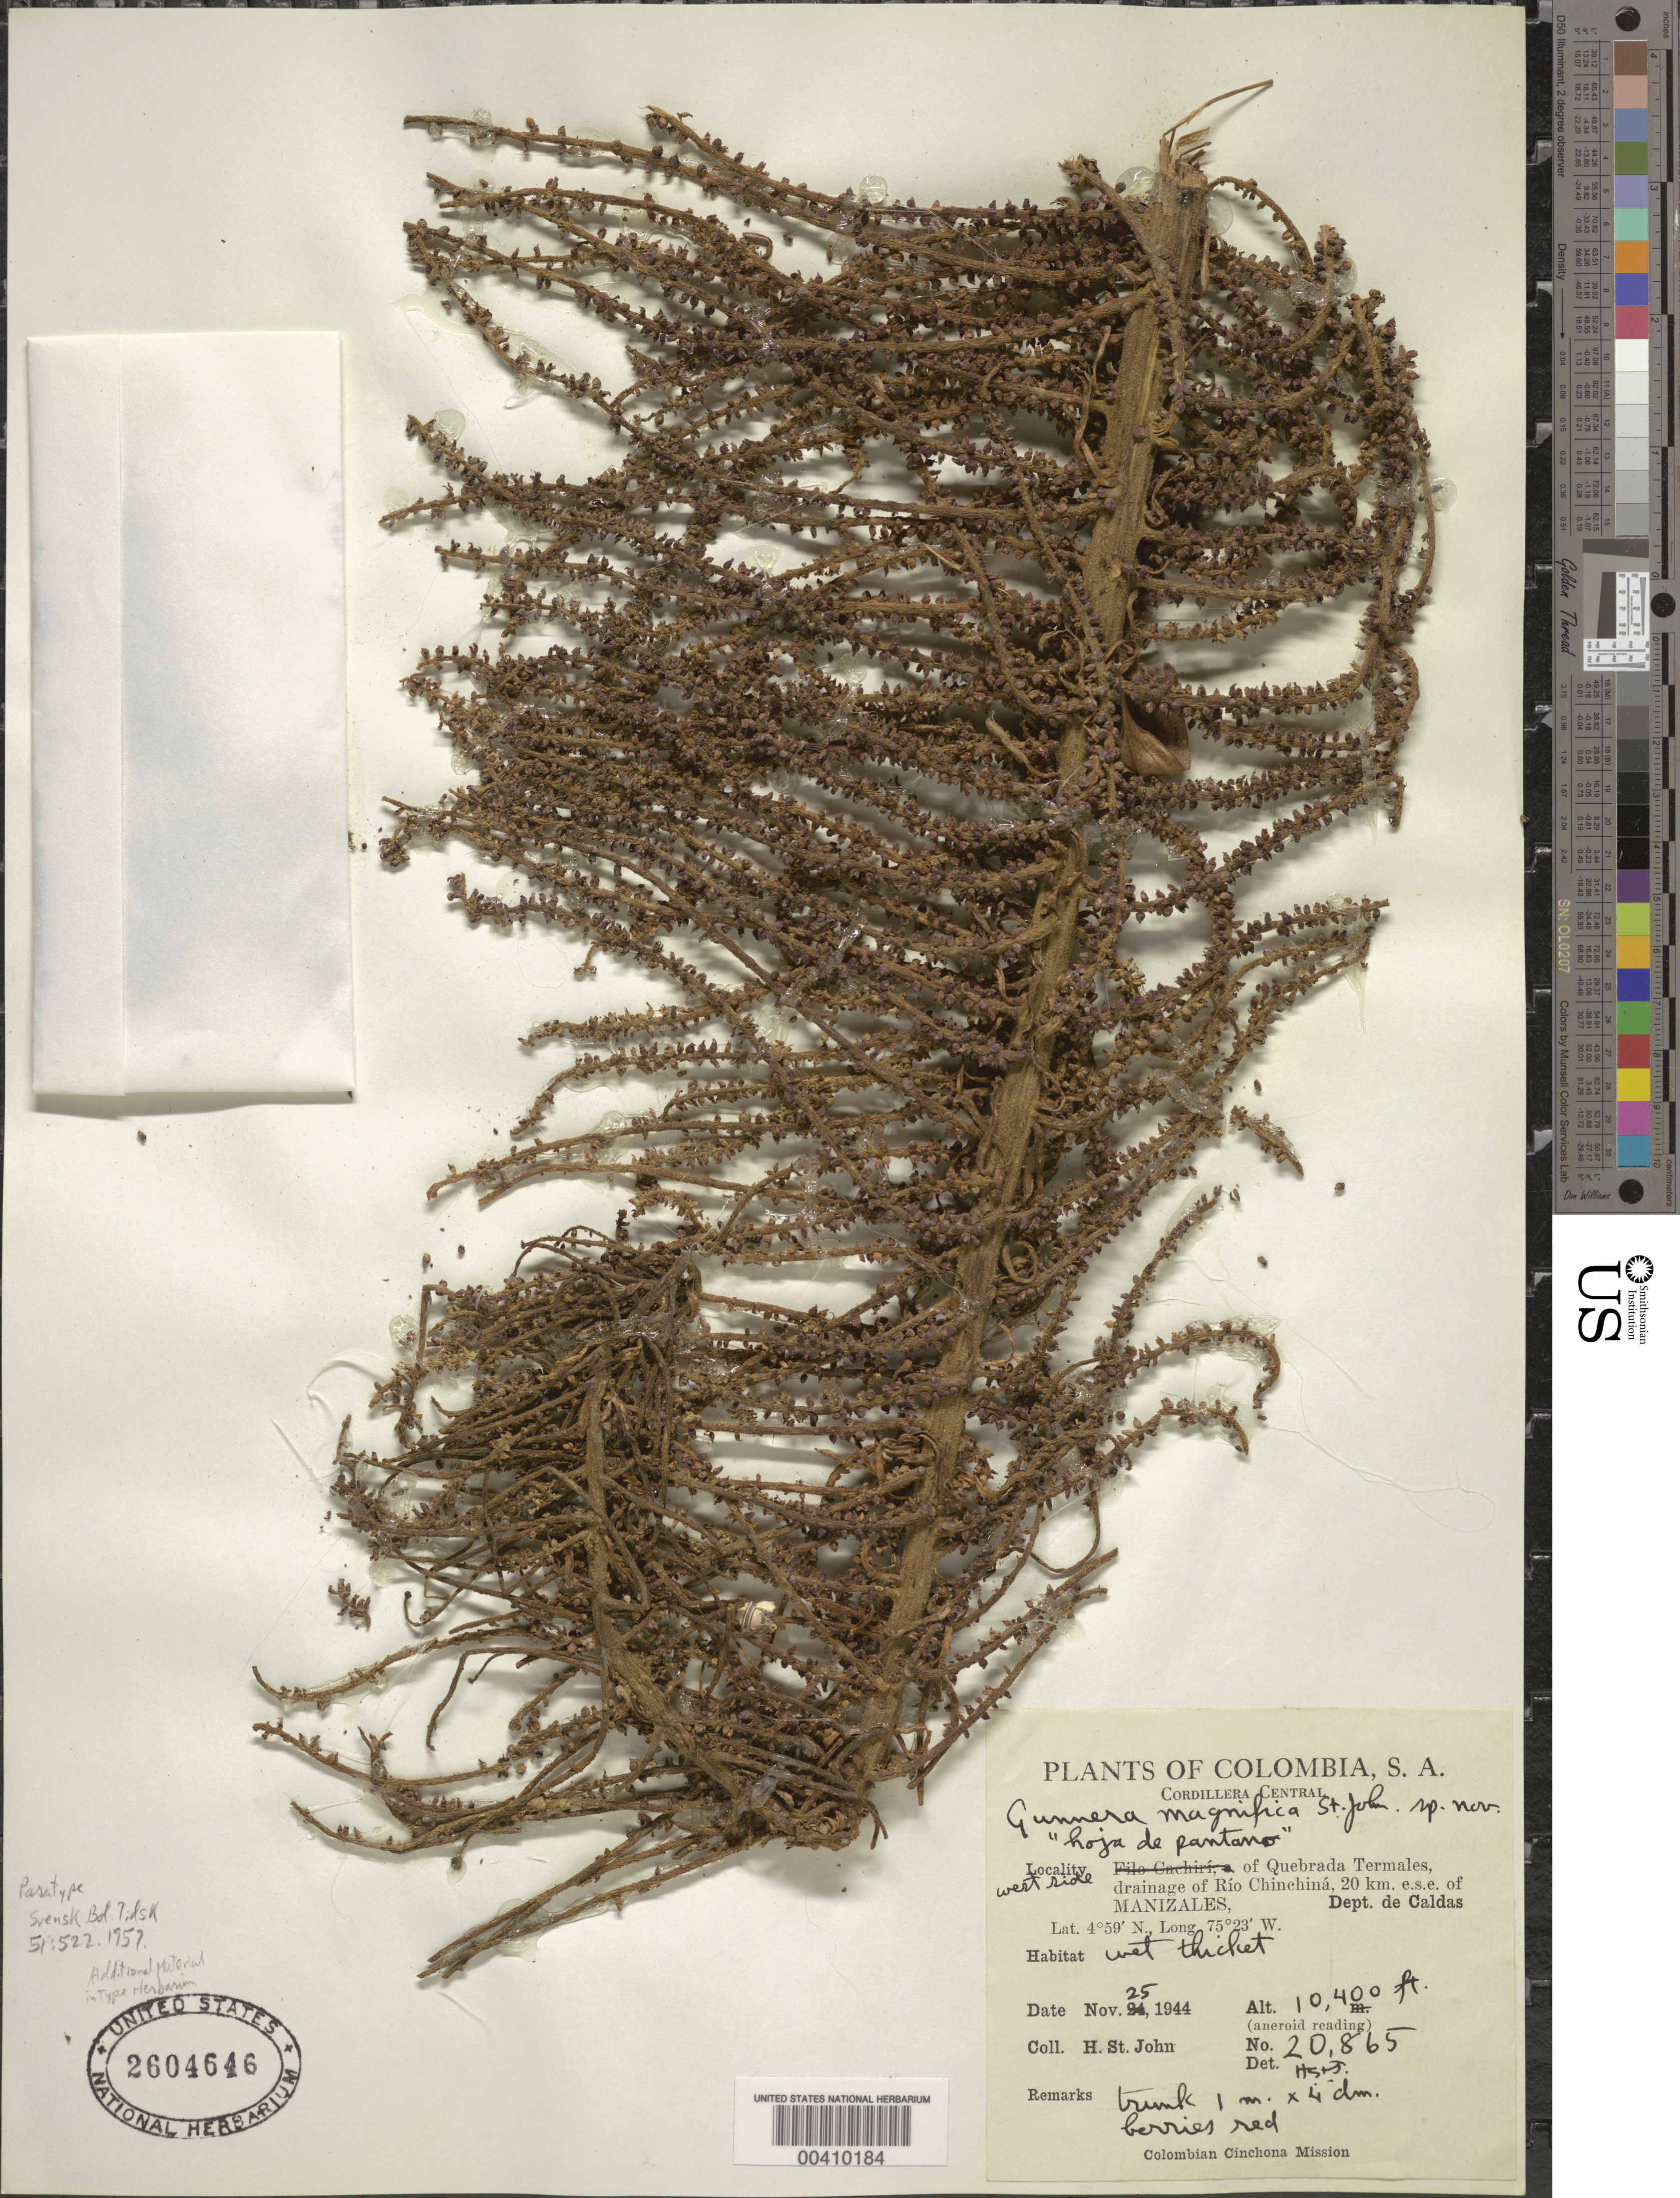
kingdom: Plantae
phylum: Tracheophyta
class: Magnoliopsida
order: Gunnerales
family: Gunneraceae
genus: Gunnera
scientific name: Gunnera magnifica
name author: H. St. John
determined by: St. John, H.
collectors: H. St. John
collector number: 20865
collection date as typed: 25 Nov 1944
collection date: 1944-11-25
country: Colombia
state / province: Caldas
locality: W side of Quebrada Termales, drainage of Río Chinchiná, 20 km ESE of Manizales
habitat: Wet thicket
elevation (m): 3169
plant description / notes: paratype of Gunnera magnifica St. John; Common name: Hoja de pantano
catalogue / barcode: US 2604646